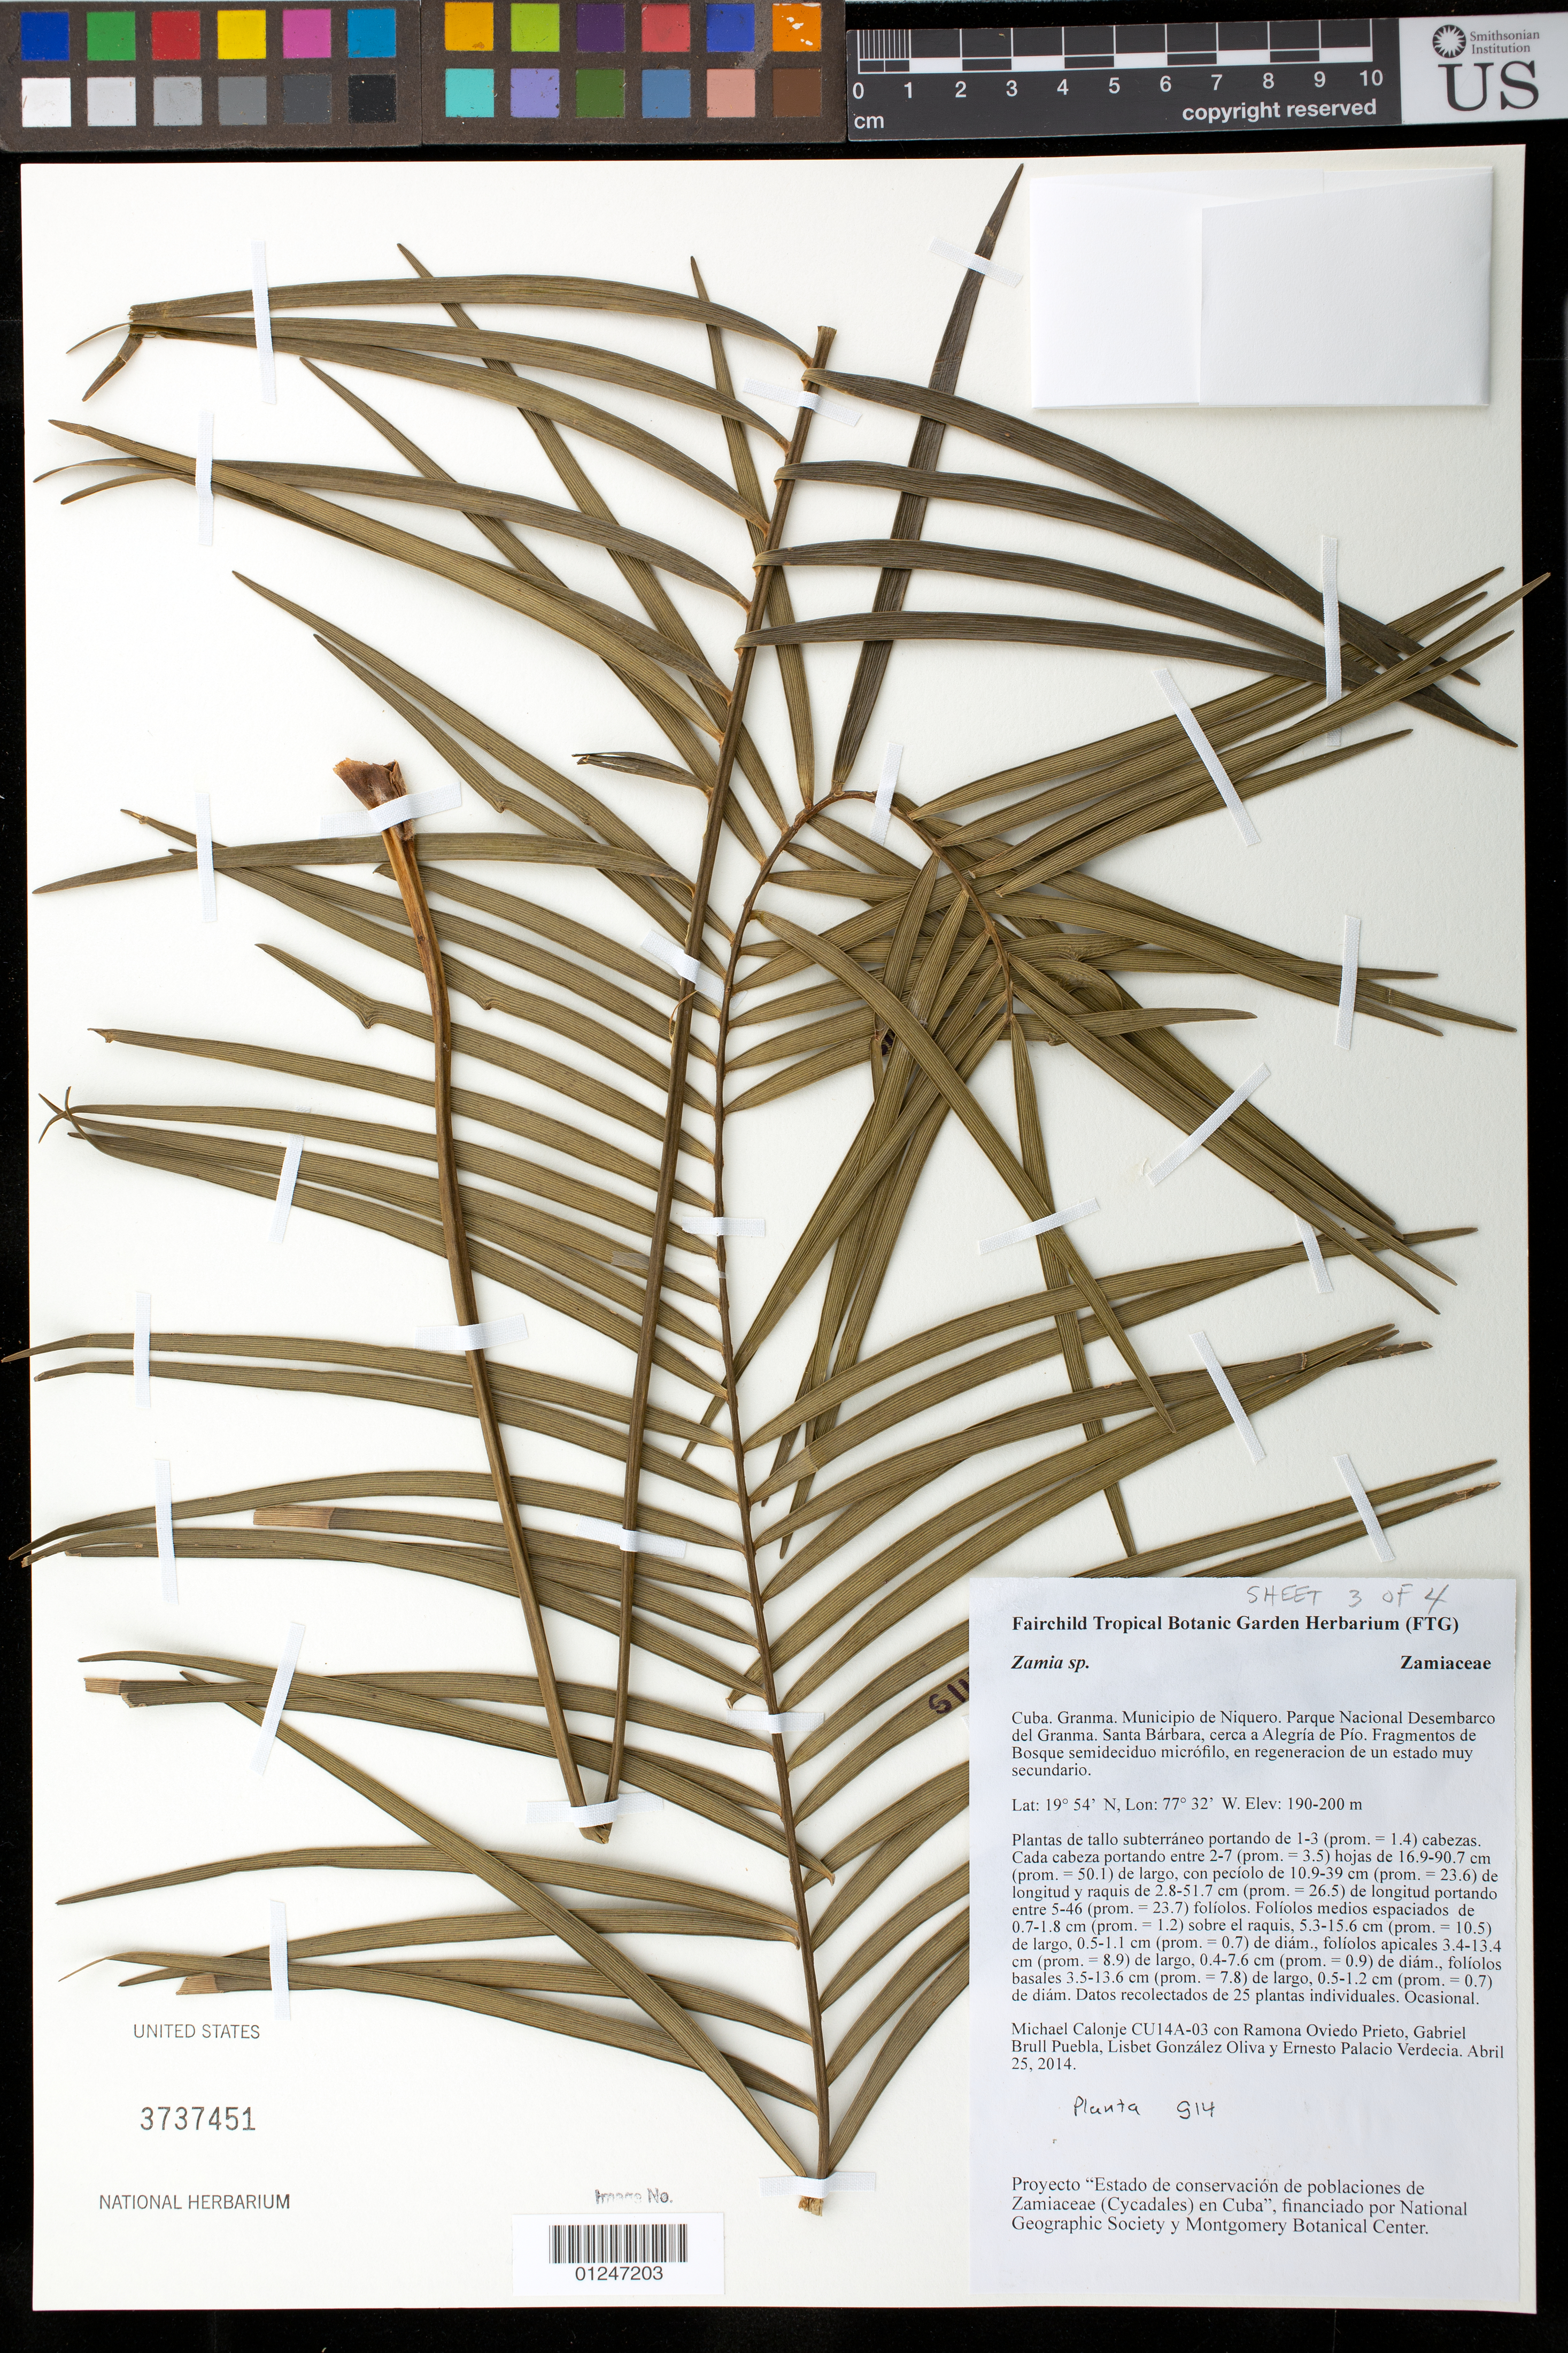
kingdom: Plantae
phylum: Tracheophyta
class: Cycadopsida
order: Cycadales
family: Zamiaceae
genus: Zamia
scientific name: Zamia sp.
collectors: M. Calonje, R. Oviedo Prieto, G. Brull Puebla, L. Oliva & E. Verdecia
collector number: CU14A-03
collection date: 2014-04-25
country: Cuba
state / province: Granma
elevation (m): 190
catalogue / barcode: US 3737451